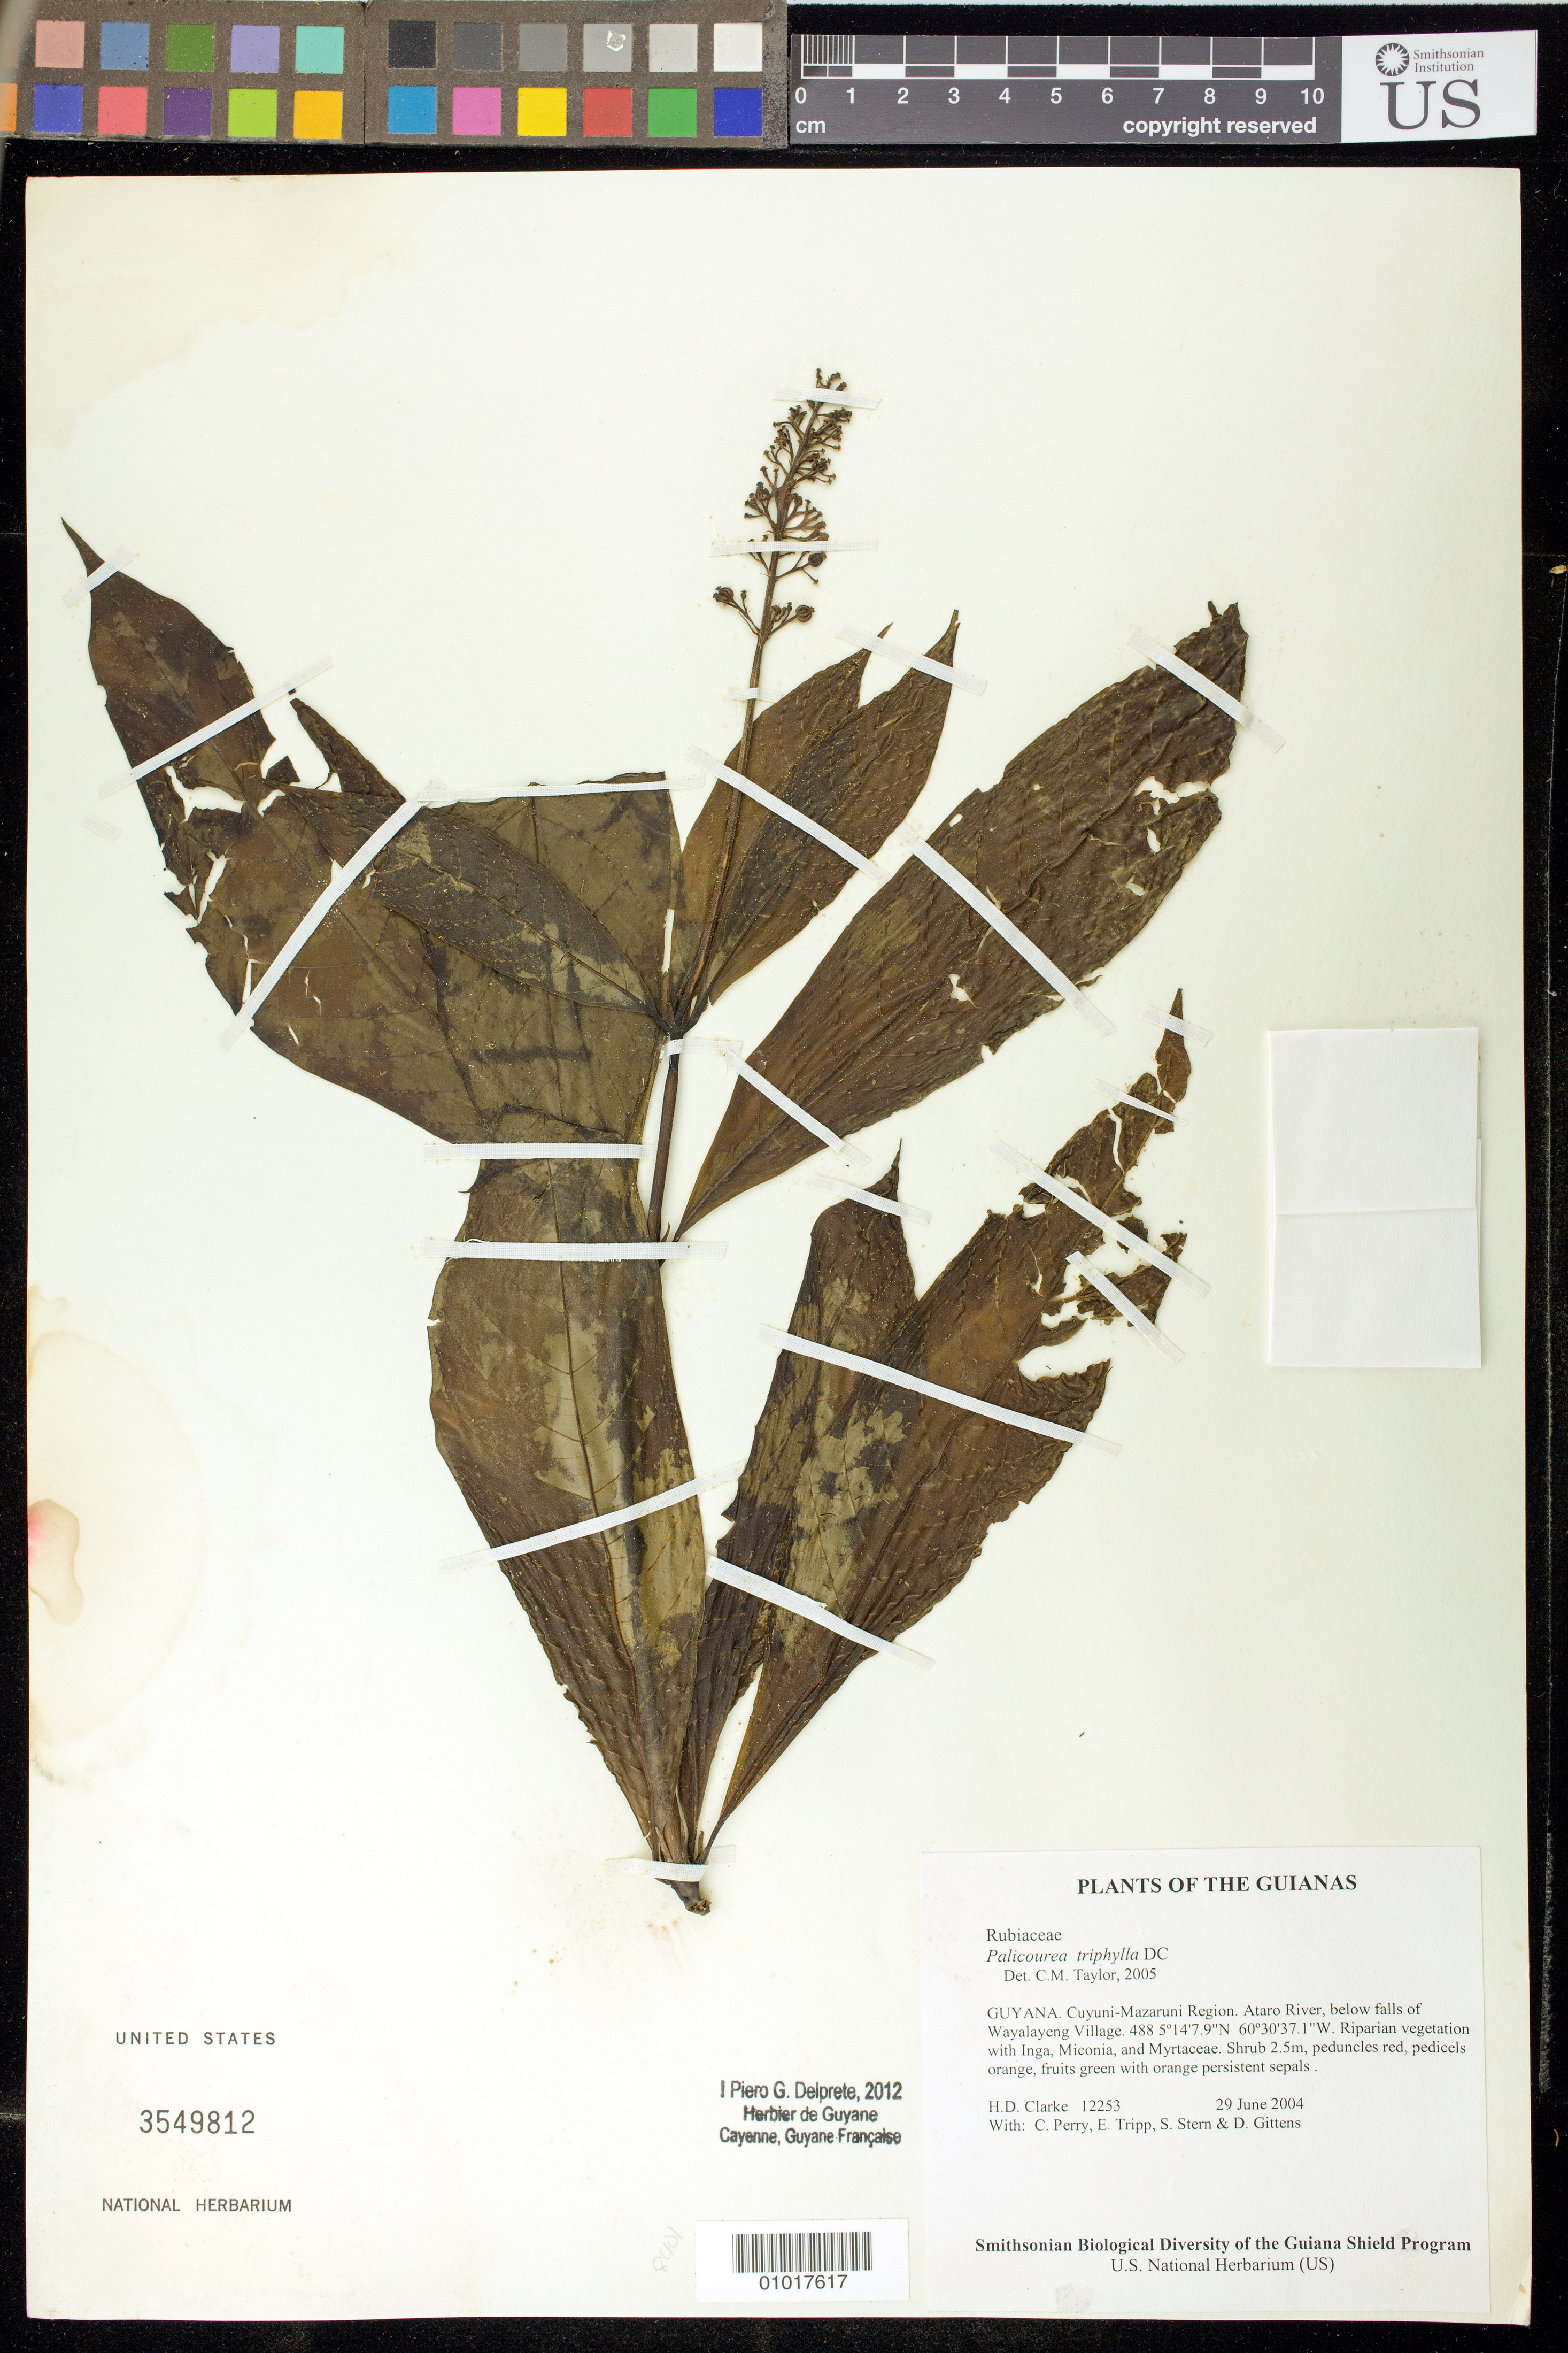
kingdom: Plantae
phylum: Tracheophyta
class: Magnoliopsida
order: Gentianales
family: Rubiaceae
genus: Palicourea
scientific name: Palicourea triphylla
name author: DC.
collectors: H. D. Clarke, C. Perry, E. Tripp, S. R. Stern & D. Gittens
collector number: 12253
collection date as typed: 29 June 2004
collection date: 2004-06-29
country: Guyana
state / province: Cuyuni-Mazaruni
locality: Ataro River, below falls of Wayalayeng Village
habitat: Riparian vegetation with Inga, Miconia, and Myrtaceae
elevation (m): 488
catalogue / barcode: US 3549812